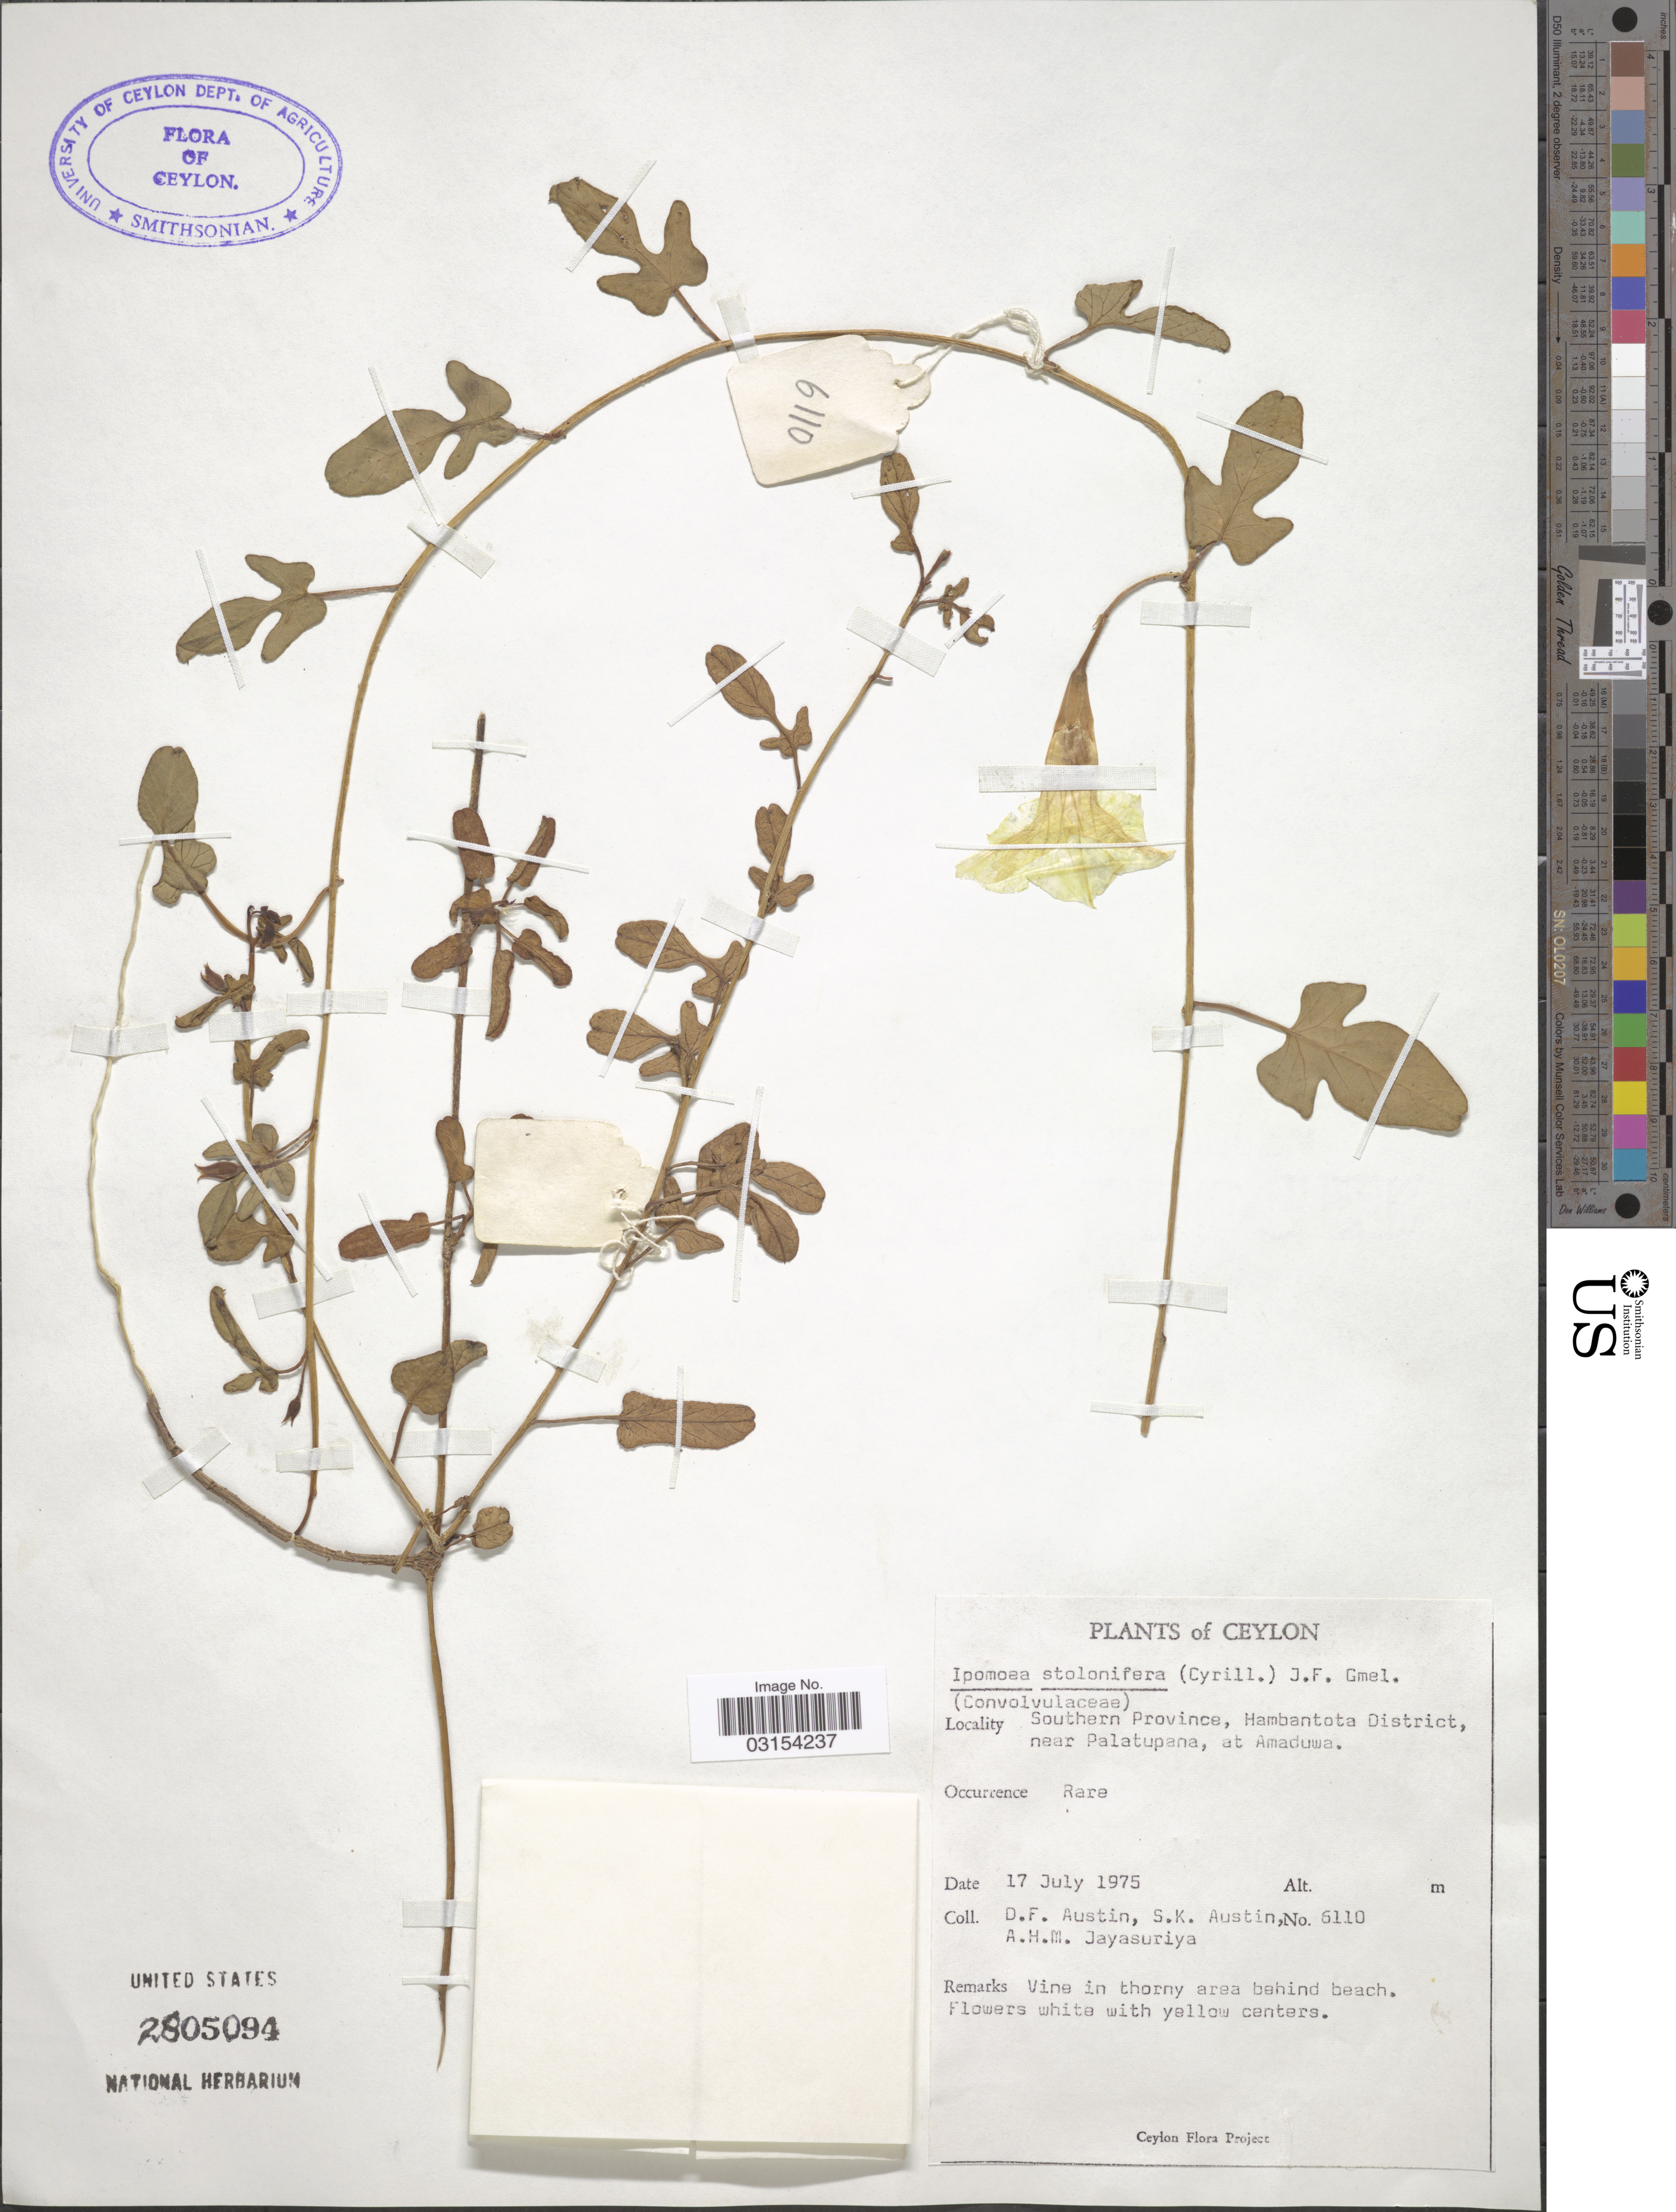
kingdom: Plantae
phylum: Tracheophyta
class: Magnoliopsida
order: Solanales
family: Convolvulaceae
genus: Ipomoea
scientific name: Ipomoea stolonifera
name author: (Cirillo) J.F. Gmel.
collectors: D. Austin, S. Austin & A. H. Jayasuriya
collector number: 6110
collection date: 1975-07-17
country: Sri Lanka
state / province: Southern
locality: Ceylon, Southern Province, Hambantota District, near Palatupana, at Amaduwa.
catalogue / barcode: US 2805094